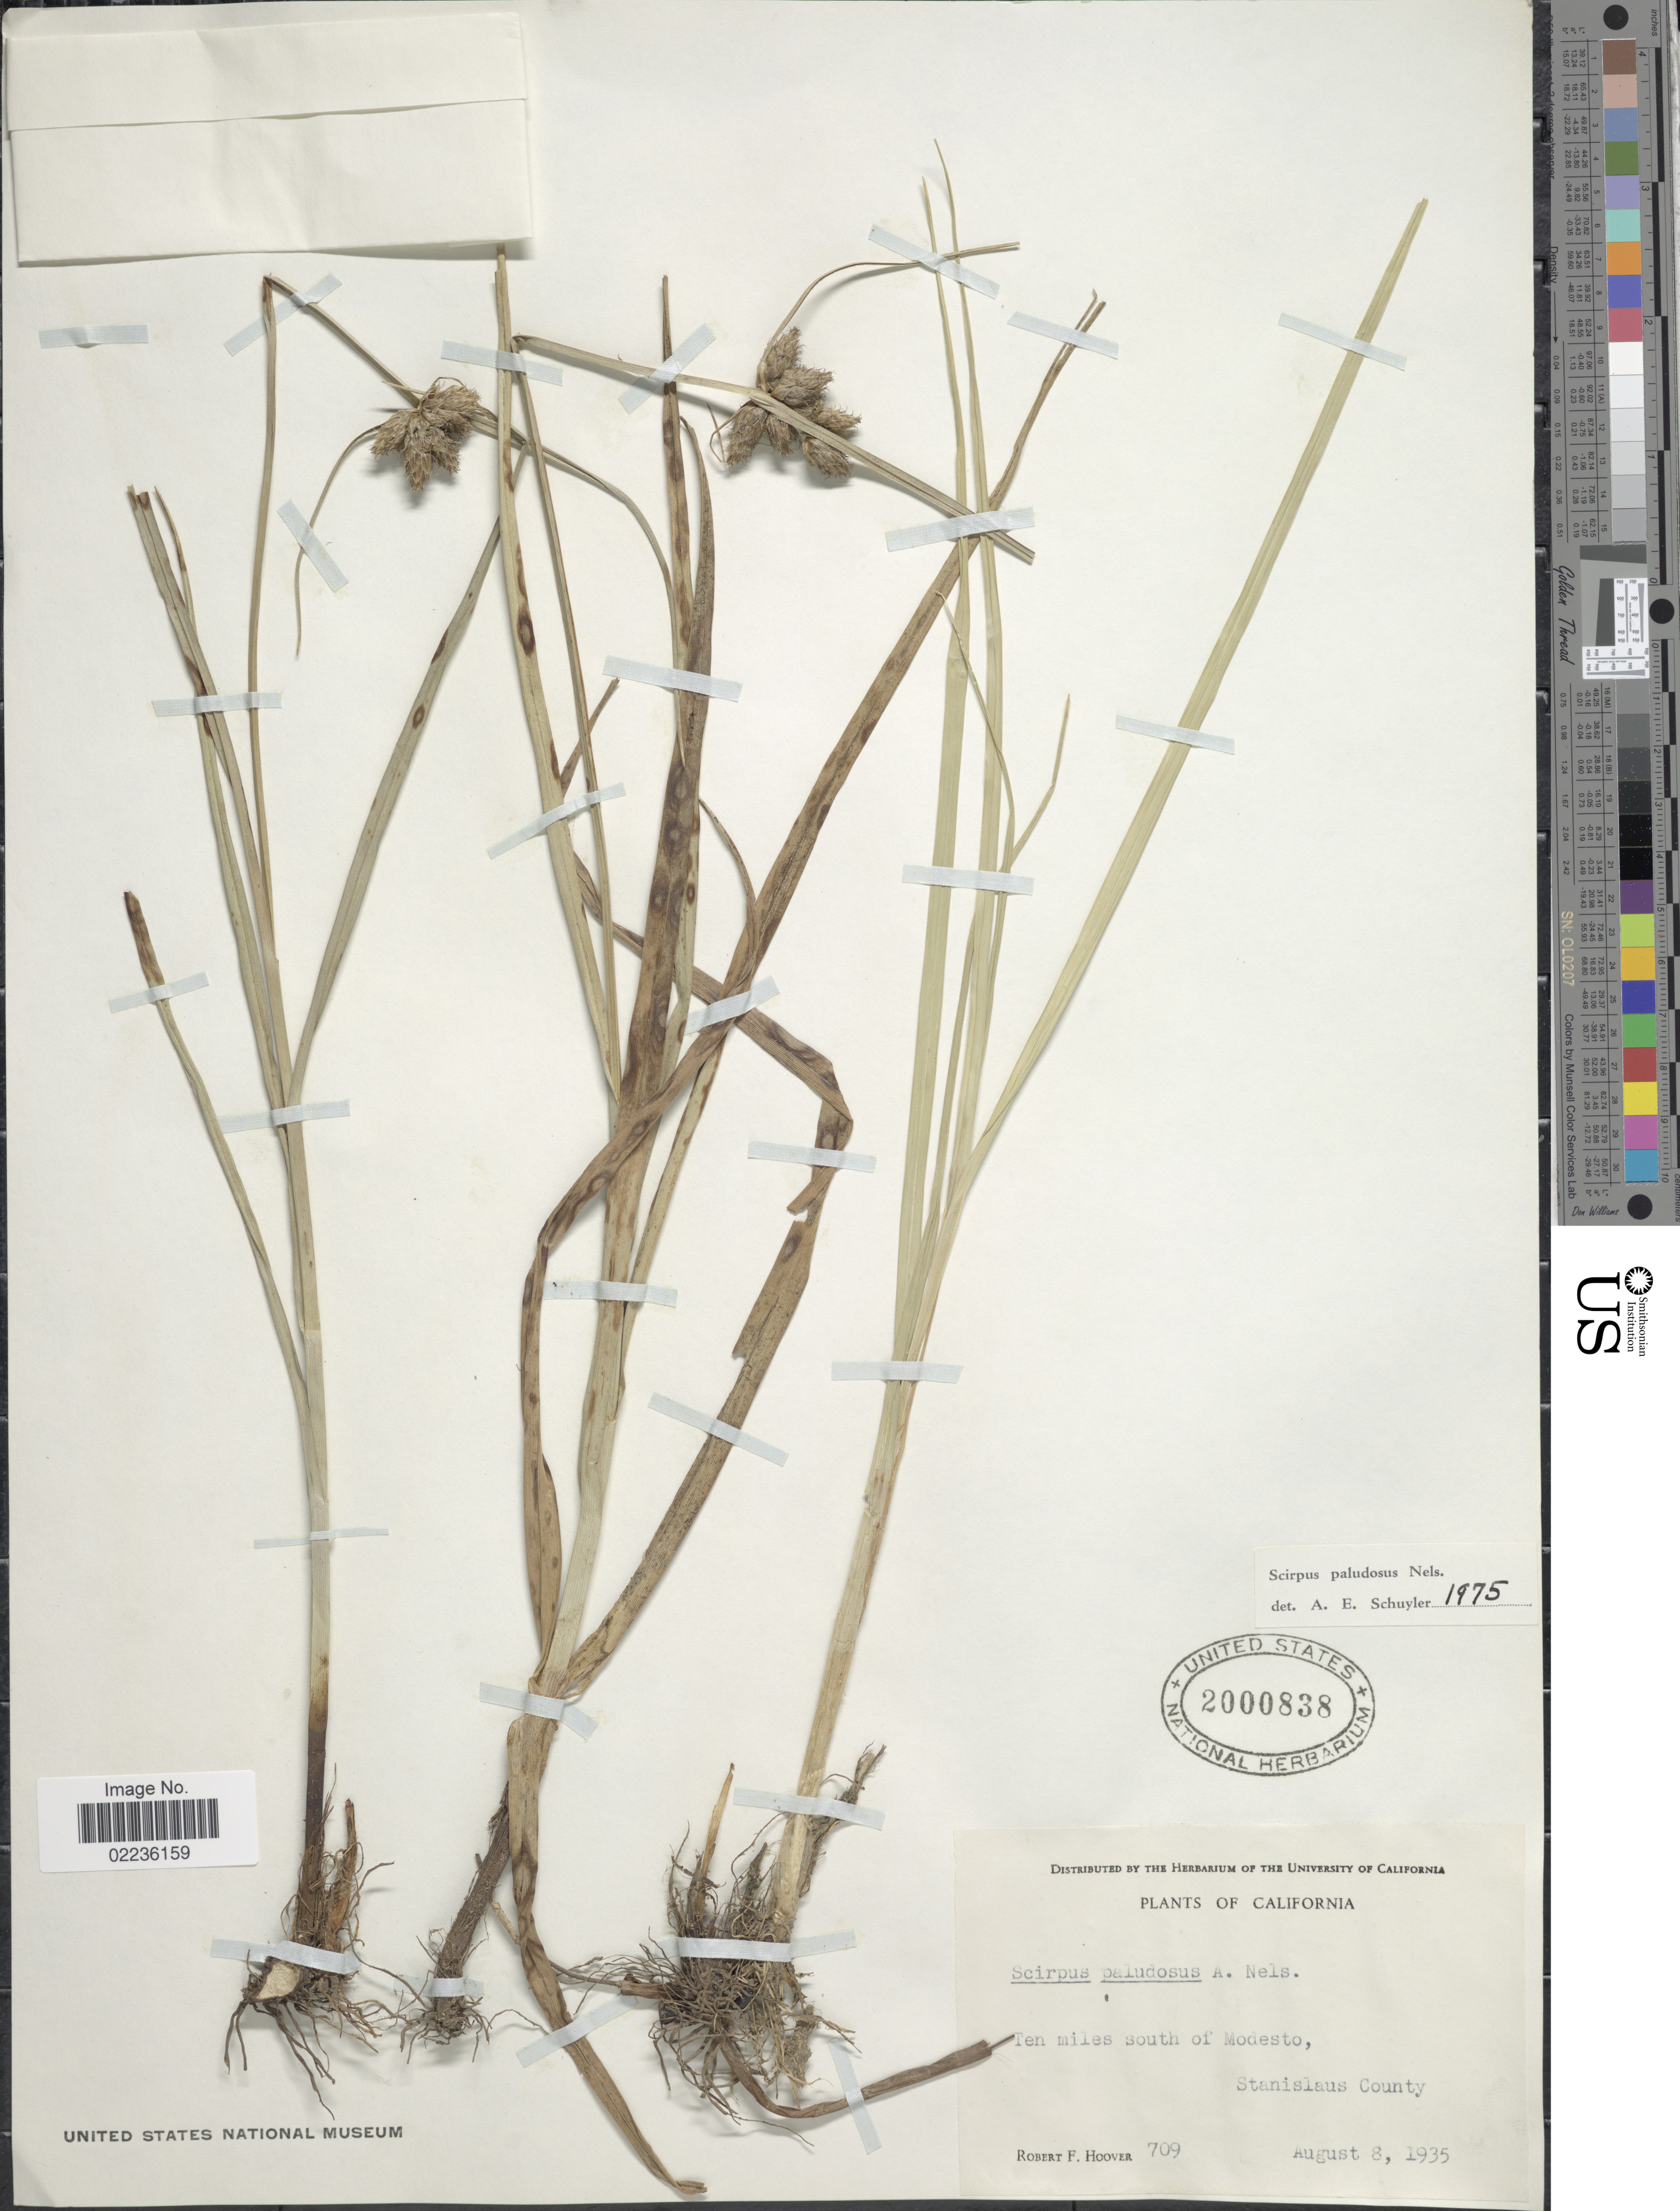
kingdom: Plantae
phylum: Tracheophyta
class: Liliopsida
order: Poales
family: Cyperaceae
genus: Bolboschoenus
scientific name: Bolboschoenus maritimus subsp. paludosus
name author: (A. Nelson) T. Koyama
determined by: Strong, M. T., (US), Smithsonian Institution - National Museum of Natural History (UNITED STATES)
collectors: R. F. Hoover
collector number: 709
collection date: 1935-08-08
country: United States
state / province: California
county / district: Stanislaus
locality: Ten miles south of Modesto, Stanislaus County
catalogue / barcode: US 2000838